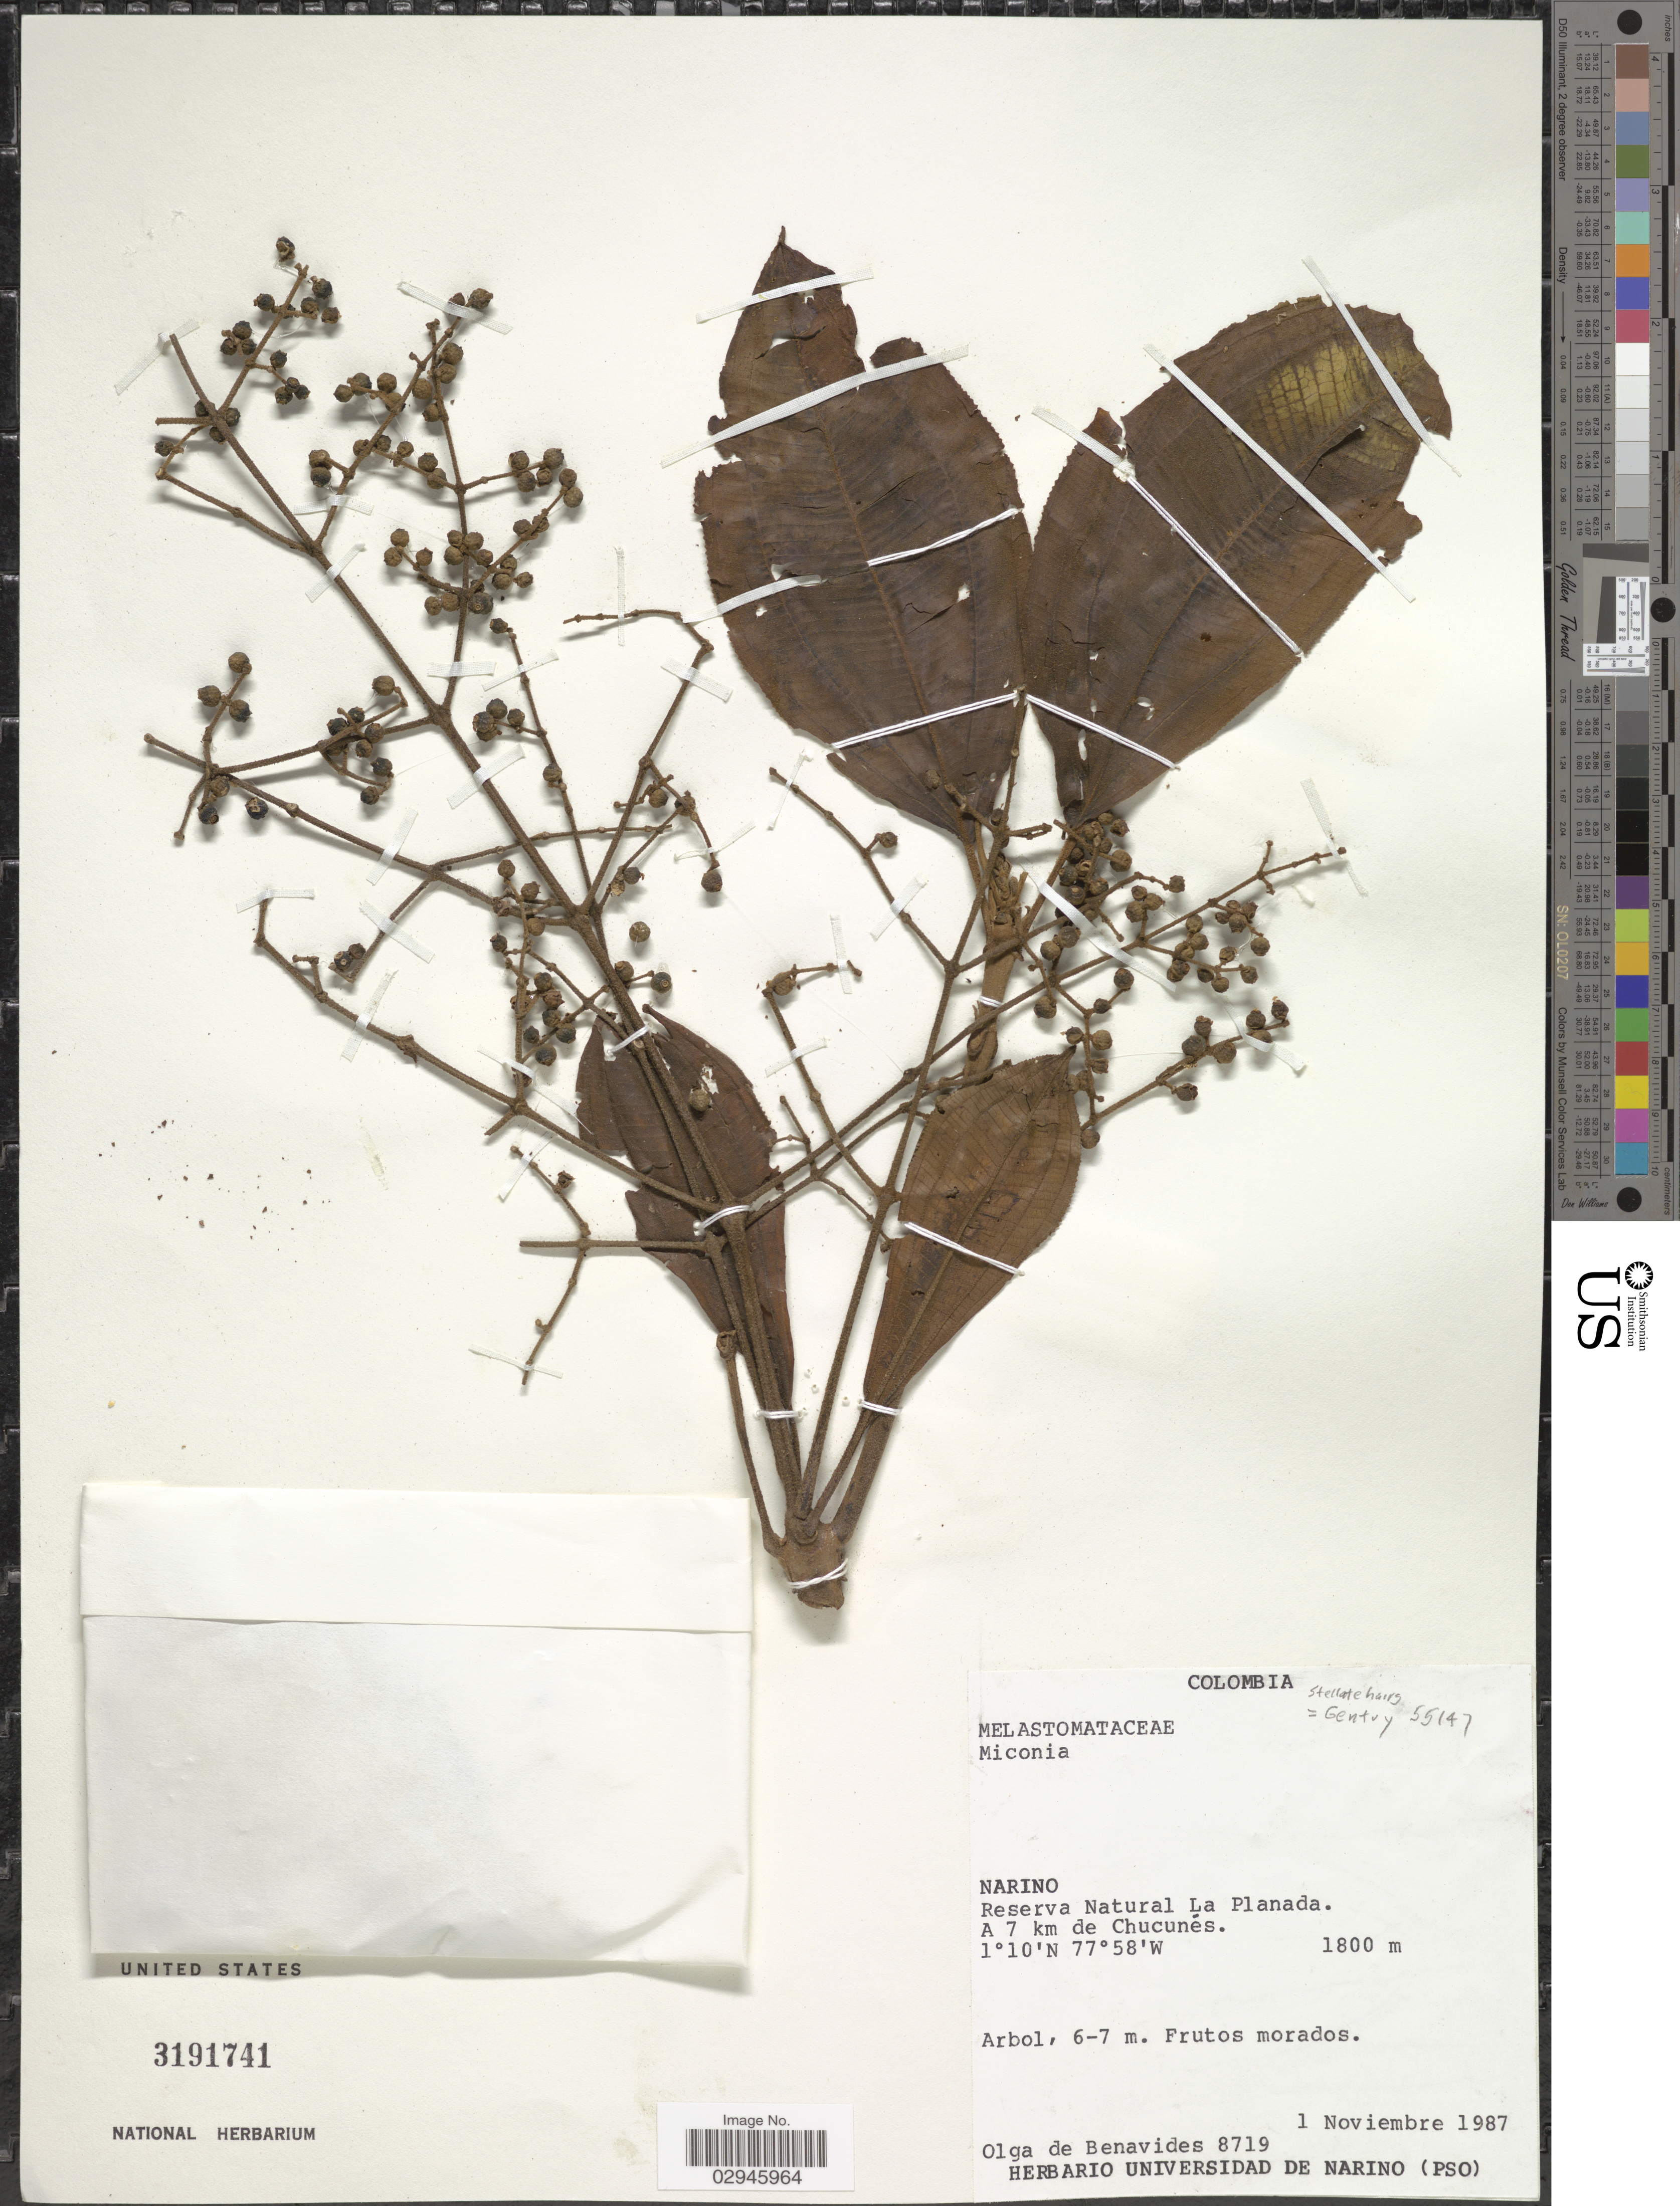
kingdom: Plantae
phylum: Tracheophyta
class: Magnoliopsida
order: Myrtales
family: Melastomataceae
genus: Miconia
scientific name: Miconia sp.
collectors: Olga S. de Benavides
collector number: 8719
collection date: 1987-11-01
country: Colombia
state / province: Nariño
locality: Reserva Natural La Planada. A 7 km de Chucunés.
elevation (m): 1800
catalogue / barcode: US 3191741